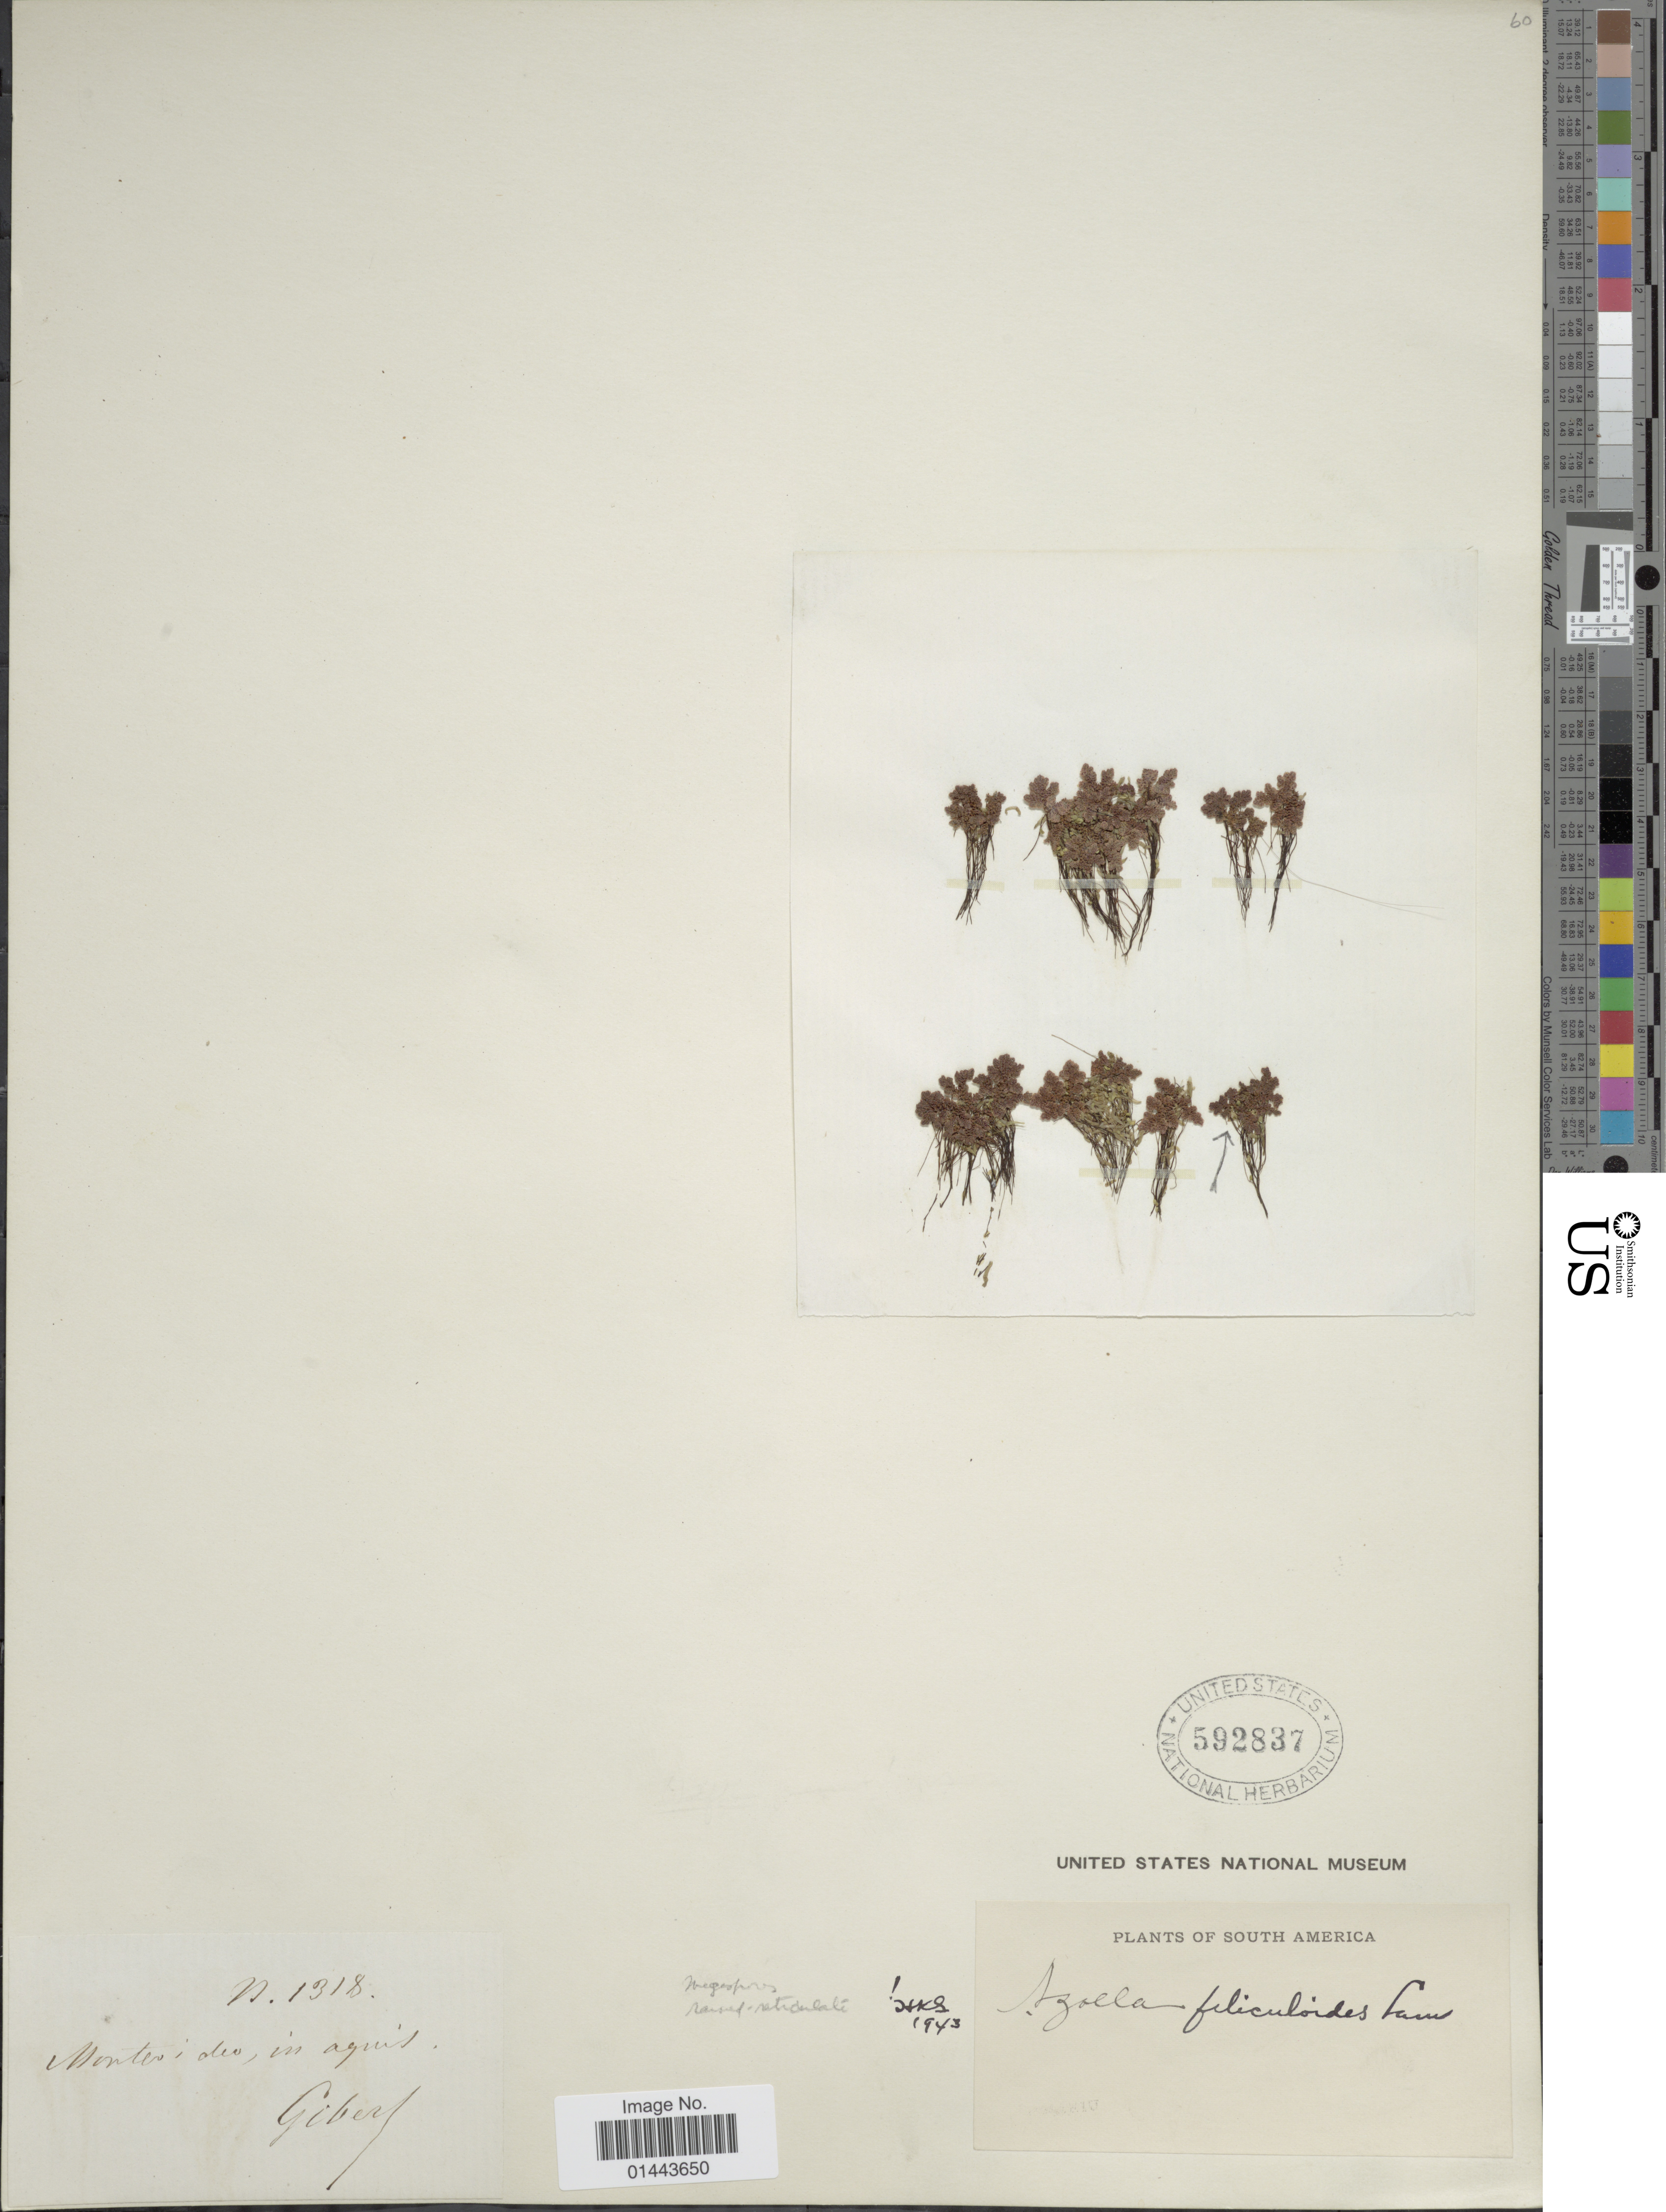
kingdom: Plantae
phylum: Tracheophyta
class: Polypodiopsida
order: Salviniales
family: Salviniaceae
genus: Azolla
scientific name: Azolla filiculoides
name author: Lam.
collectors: Gibert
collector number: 1318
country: Uruguay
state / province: Montevideo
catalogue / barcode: US 592837